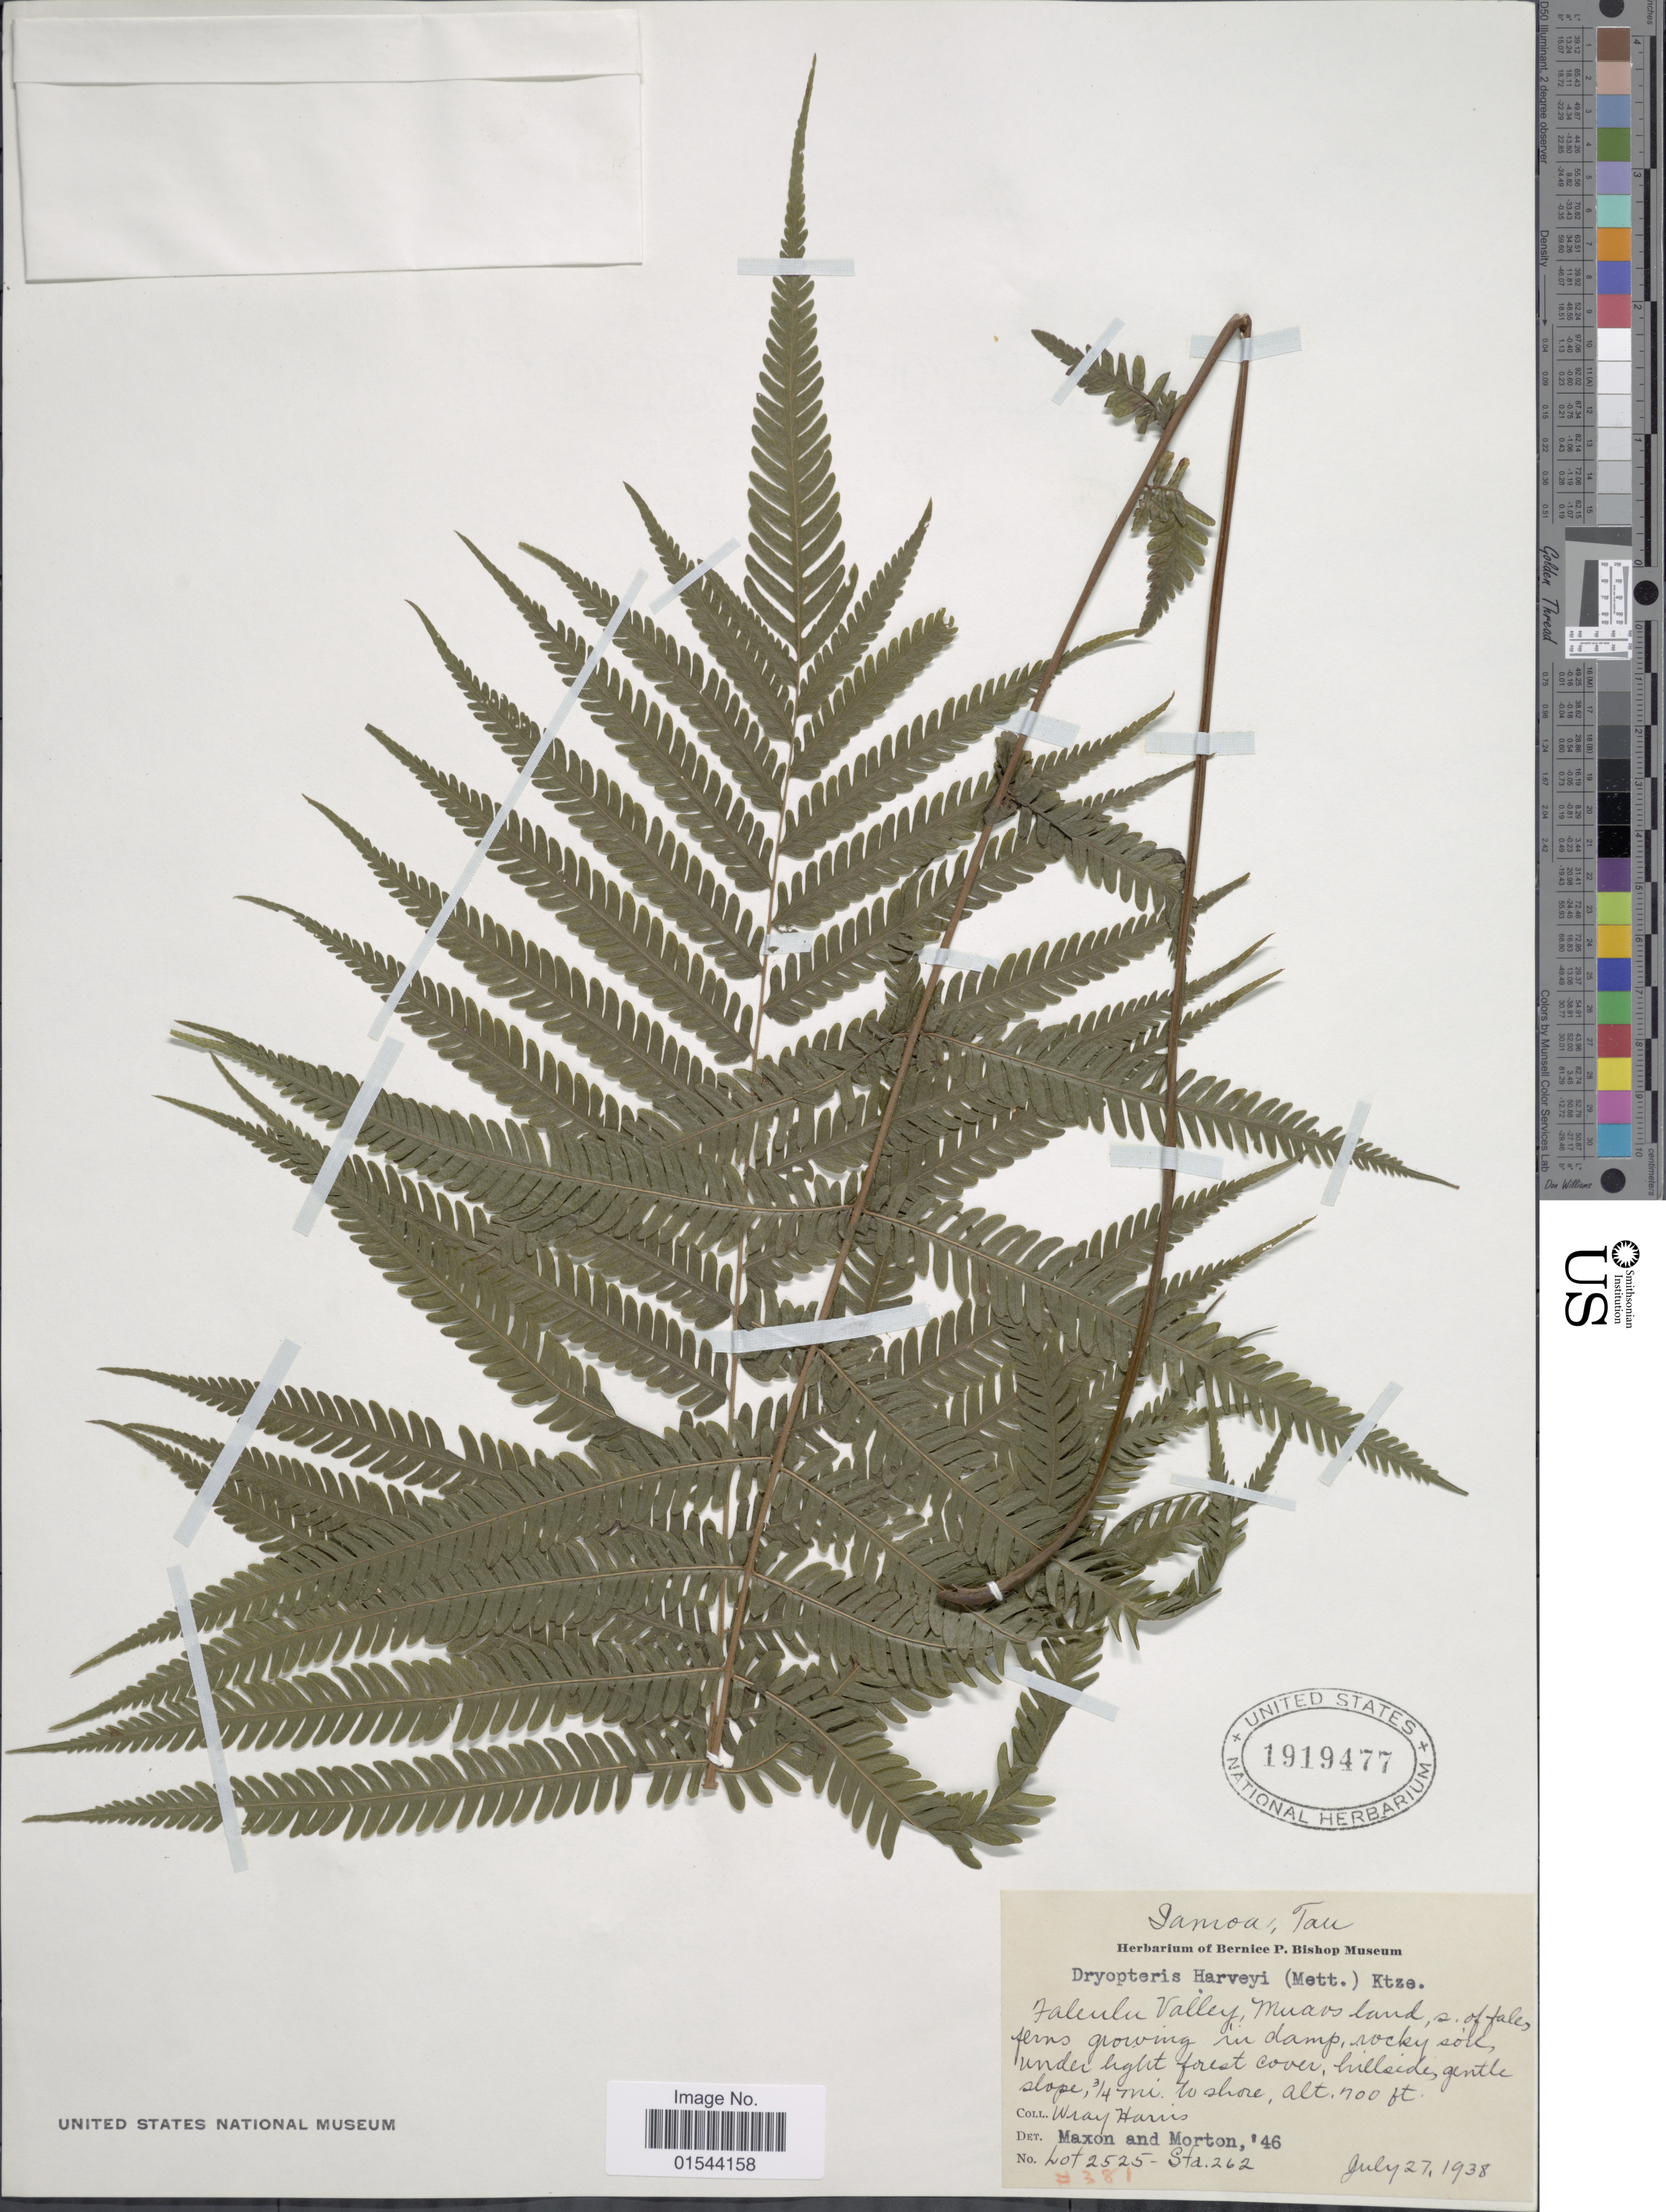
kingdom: Plantae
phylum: Tracheophyta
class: Polypodiopsida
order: Polypodiales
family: Thelypteridaceae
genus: Christella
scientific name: Christella harveyi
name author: (Mett.) Holttum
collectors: W. Harris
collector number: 381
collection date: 1938-07-27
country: American Samoa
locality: Samoa, Tau, Taleulu Valley, Muaos land, s. of fales [interpreted]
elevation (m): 213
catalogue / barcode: US 1919477